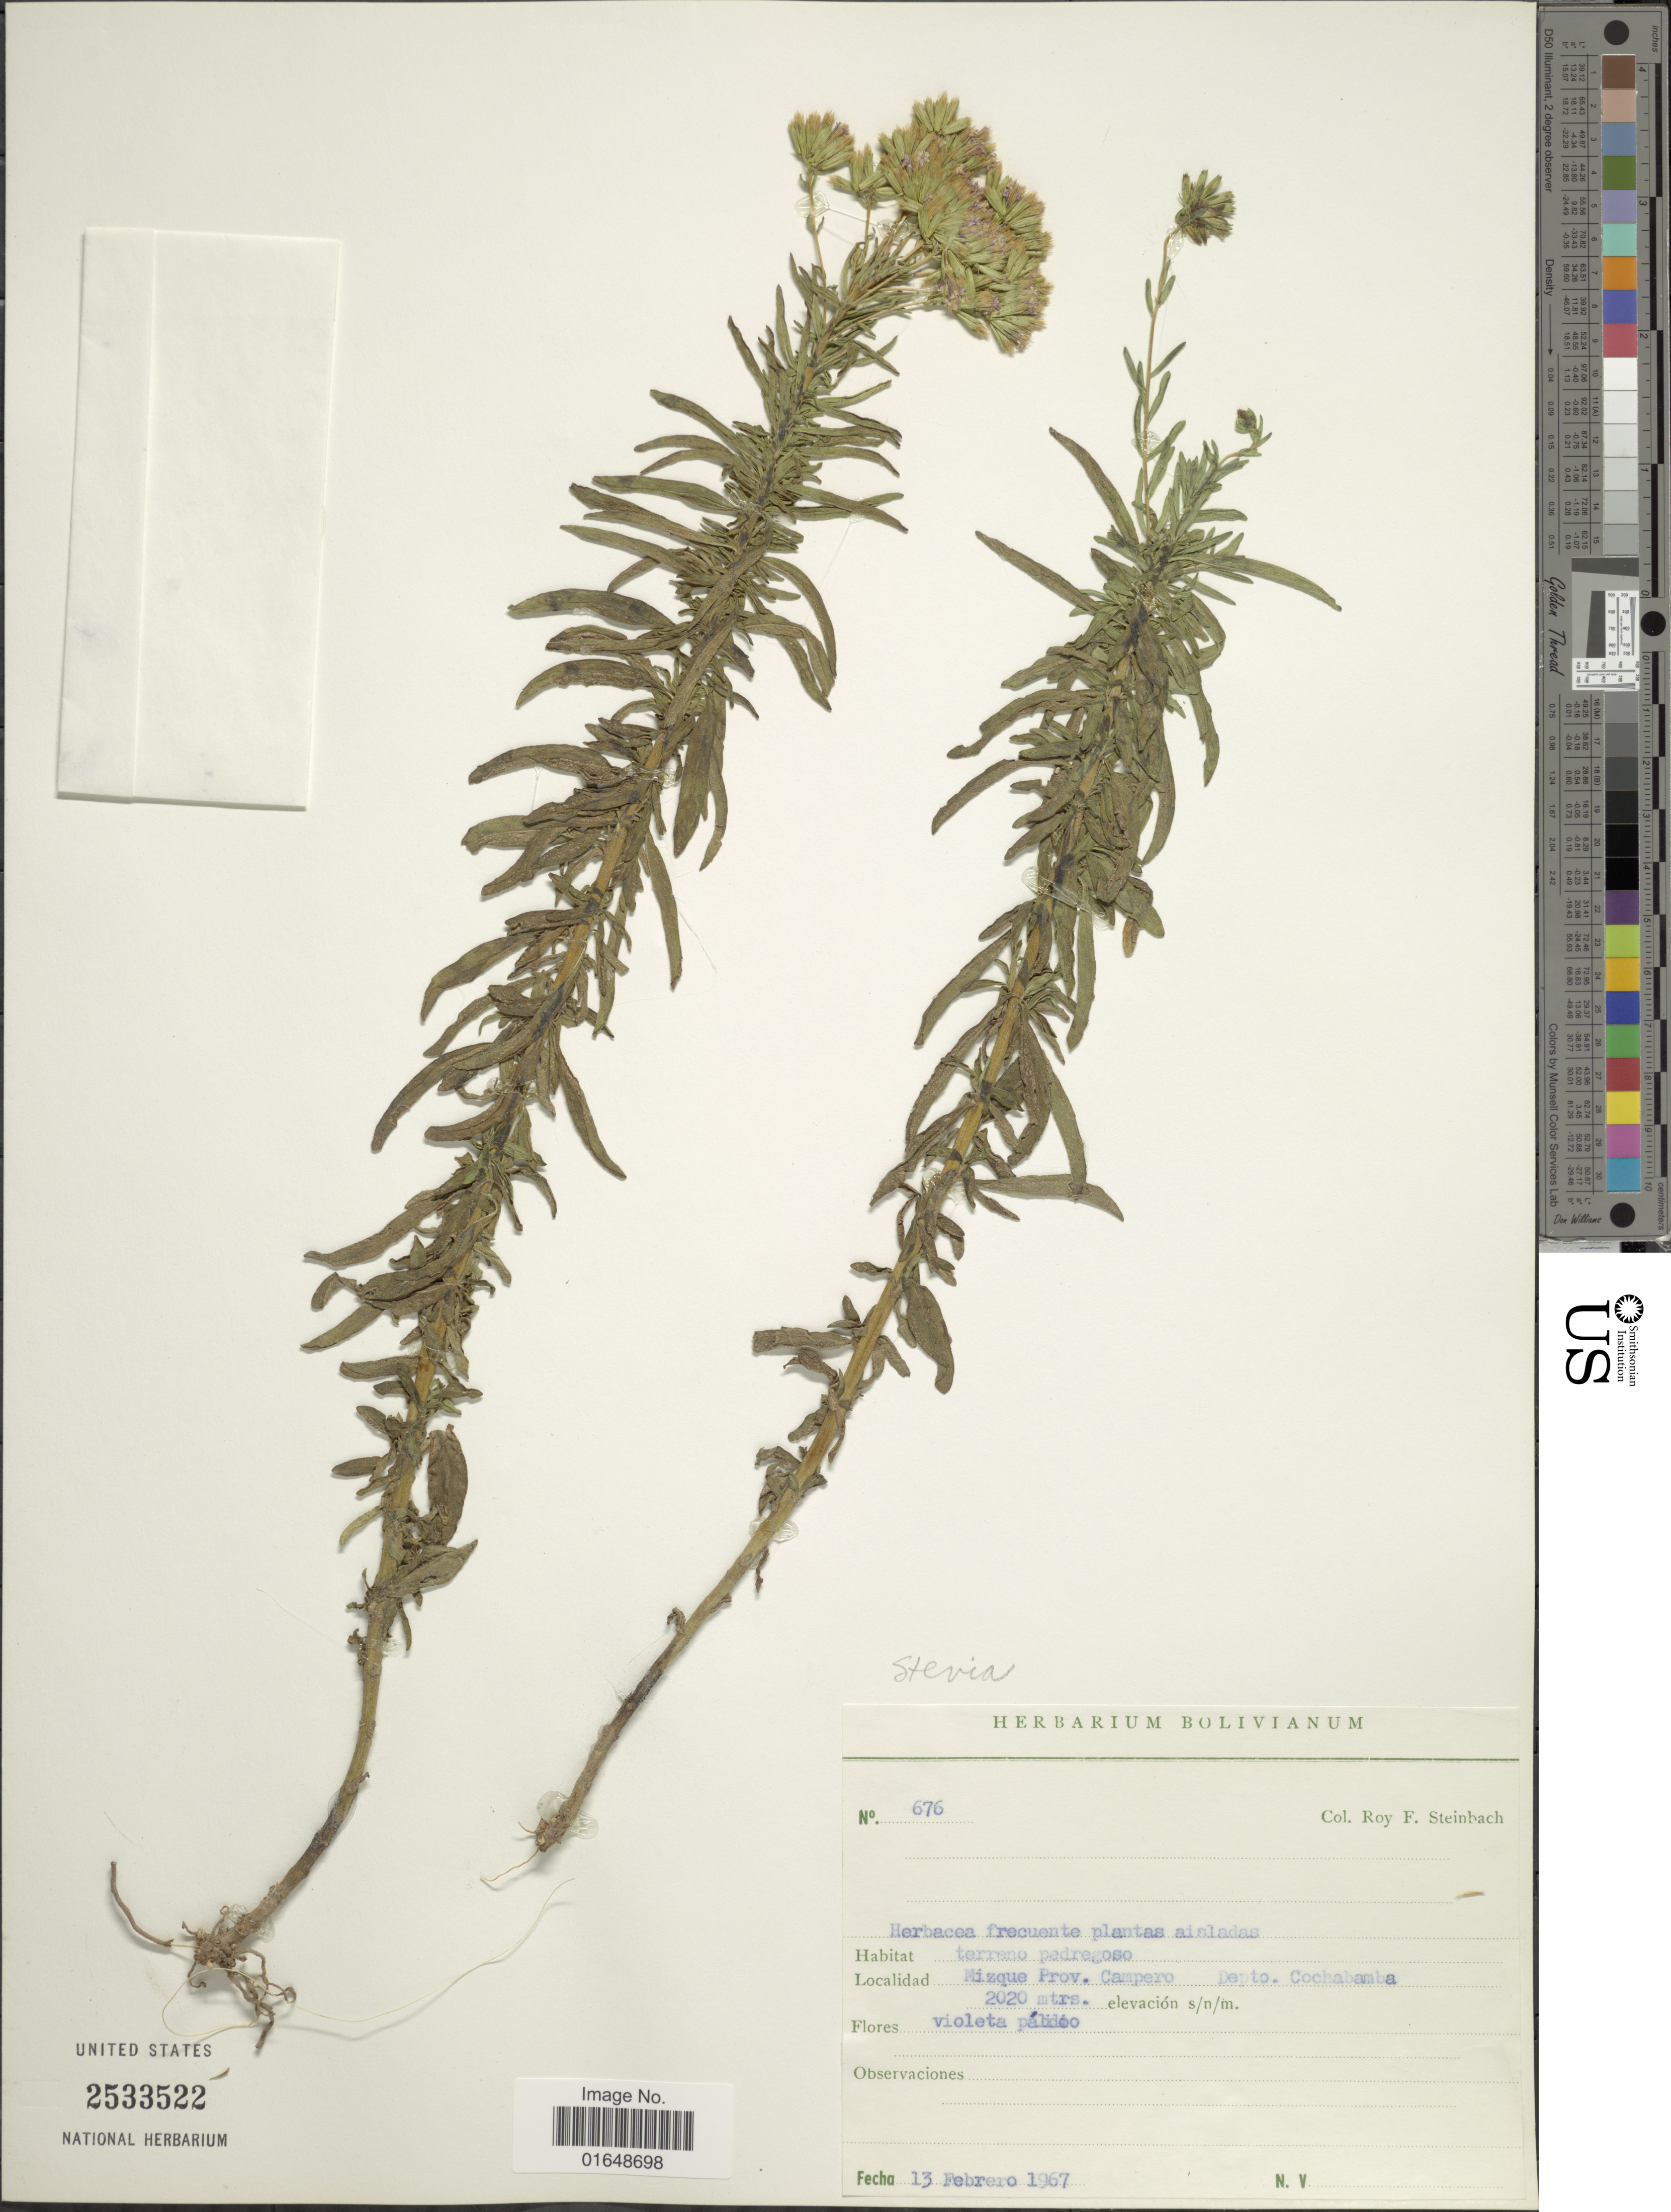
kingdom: Plantae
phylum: Tracheophyta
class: Magnoliopsida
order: Asterales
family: Asteraceae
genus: Stevia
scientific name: Stevia samaipatensis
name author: B.L. Rob.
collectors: R. F. Steinbach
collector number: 676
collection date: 1967-02-13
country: Bolivia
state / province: Cochabamba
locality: Mizque Prov. Campero. Depto. Cochabamba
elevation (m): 2020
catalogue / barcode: US 2533522